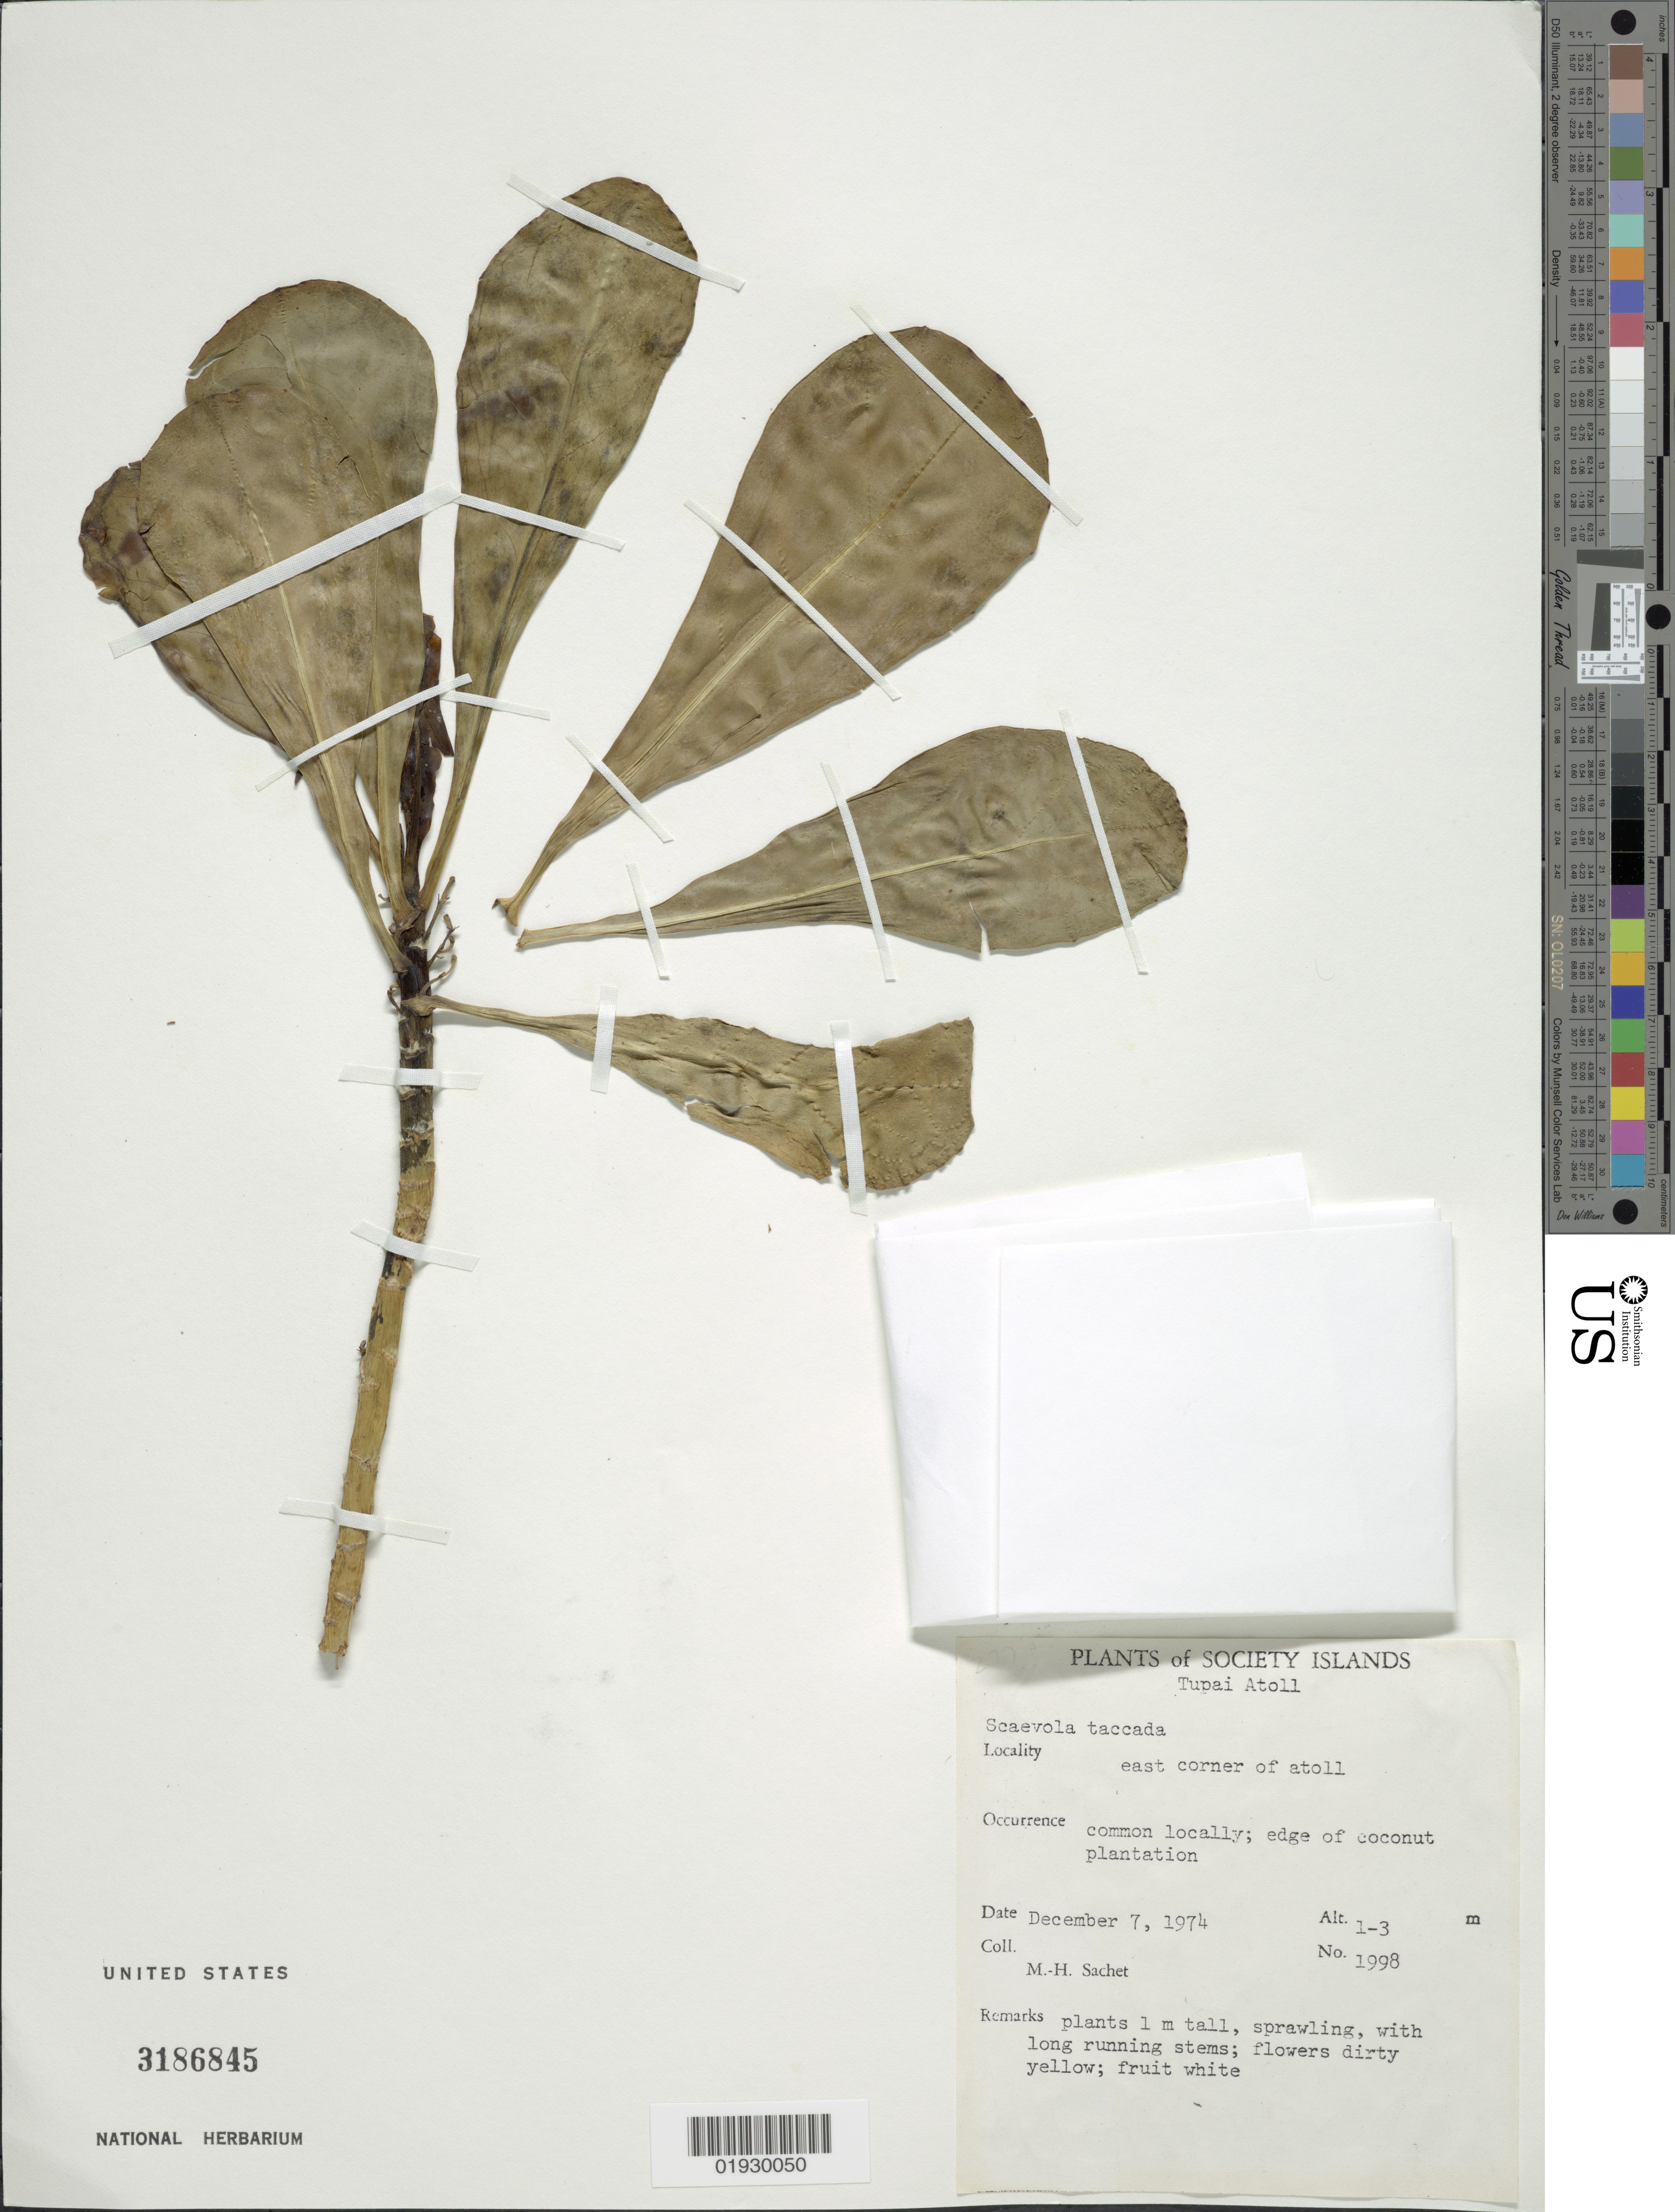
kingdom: Plantae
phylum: Tracheophyta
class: Magnoliopsida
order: Asterales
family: Goodeniaceae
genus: Scaevola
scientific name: Scaevola taccada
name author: (Gaertn.) Roxb.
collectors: M.-H. Sachet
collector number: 1998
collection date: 1974-12-07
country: French Polynesia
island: Tupai Atoll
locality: Society Islands, Tupai Atoll, east corner of atoll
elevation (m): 1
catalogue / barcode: US 3186845